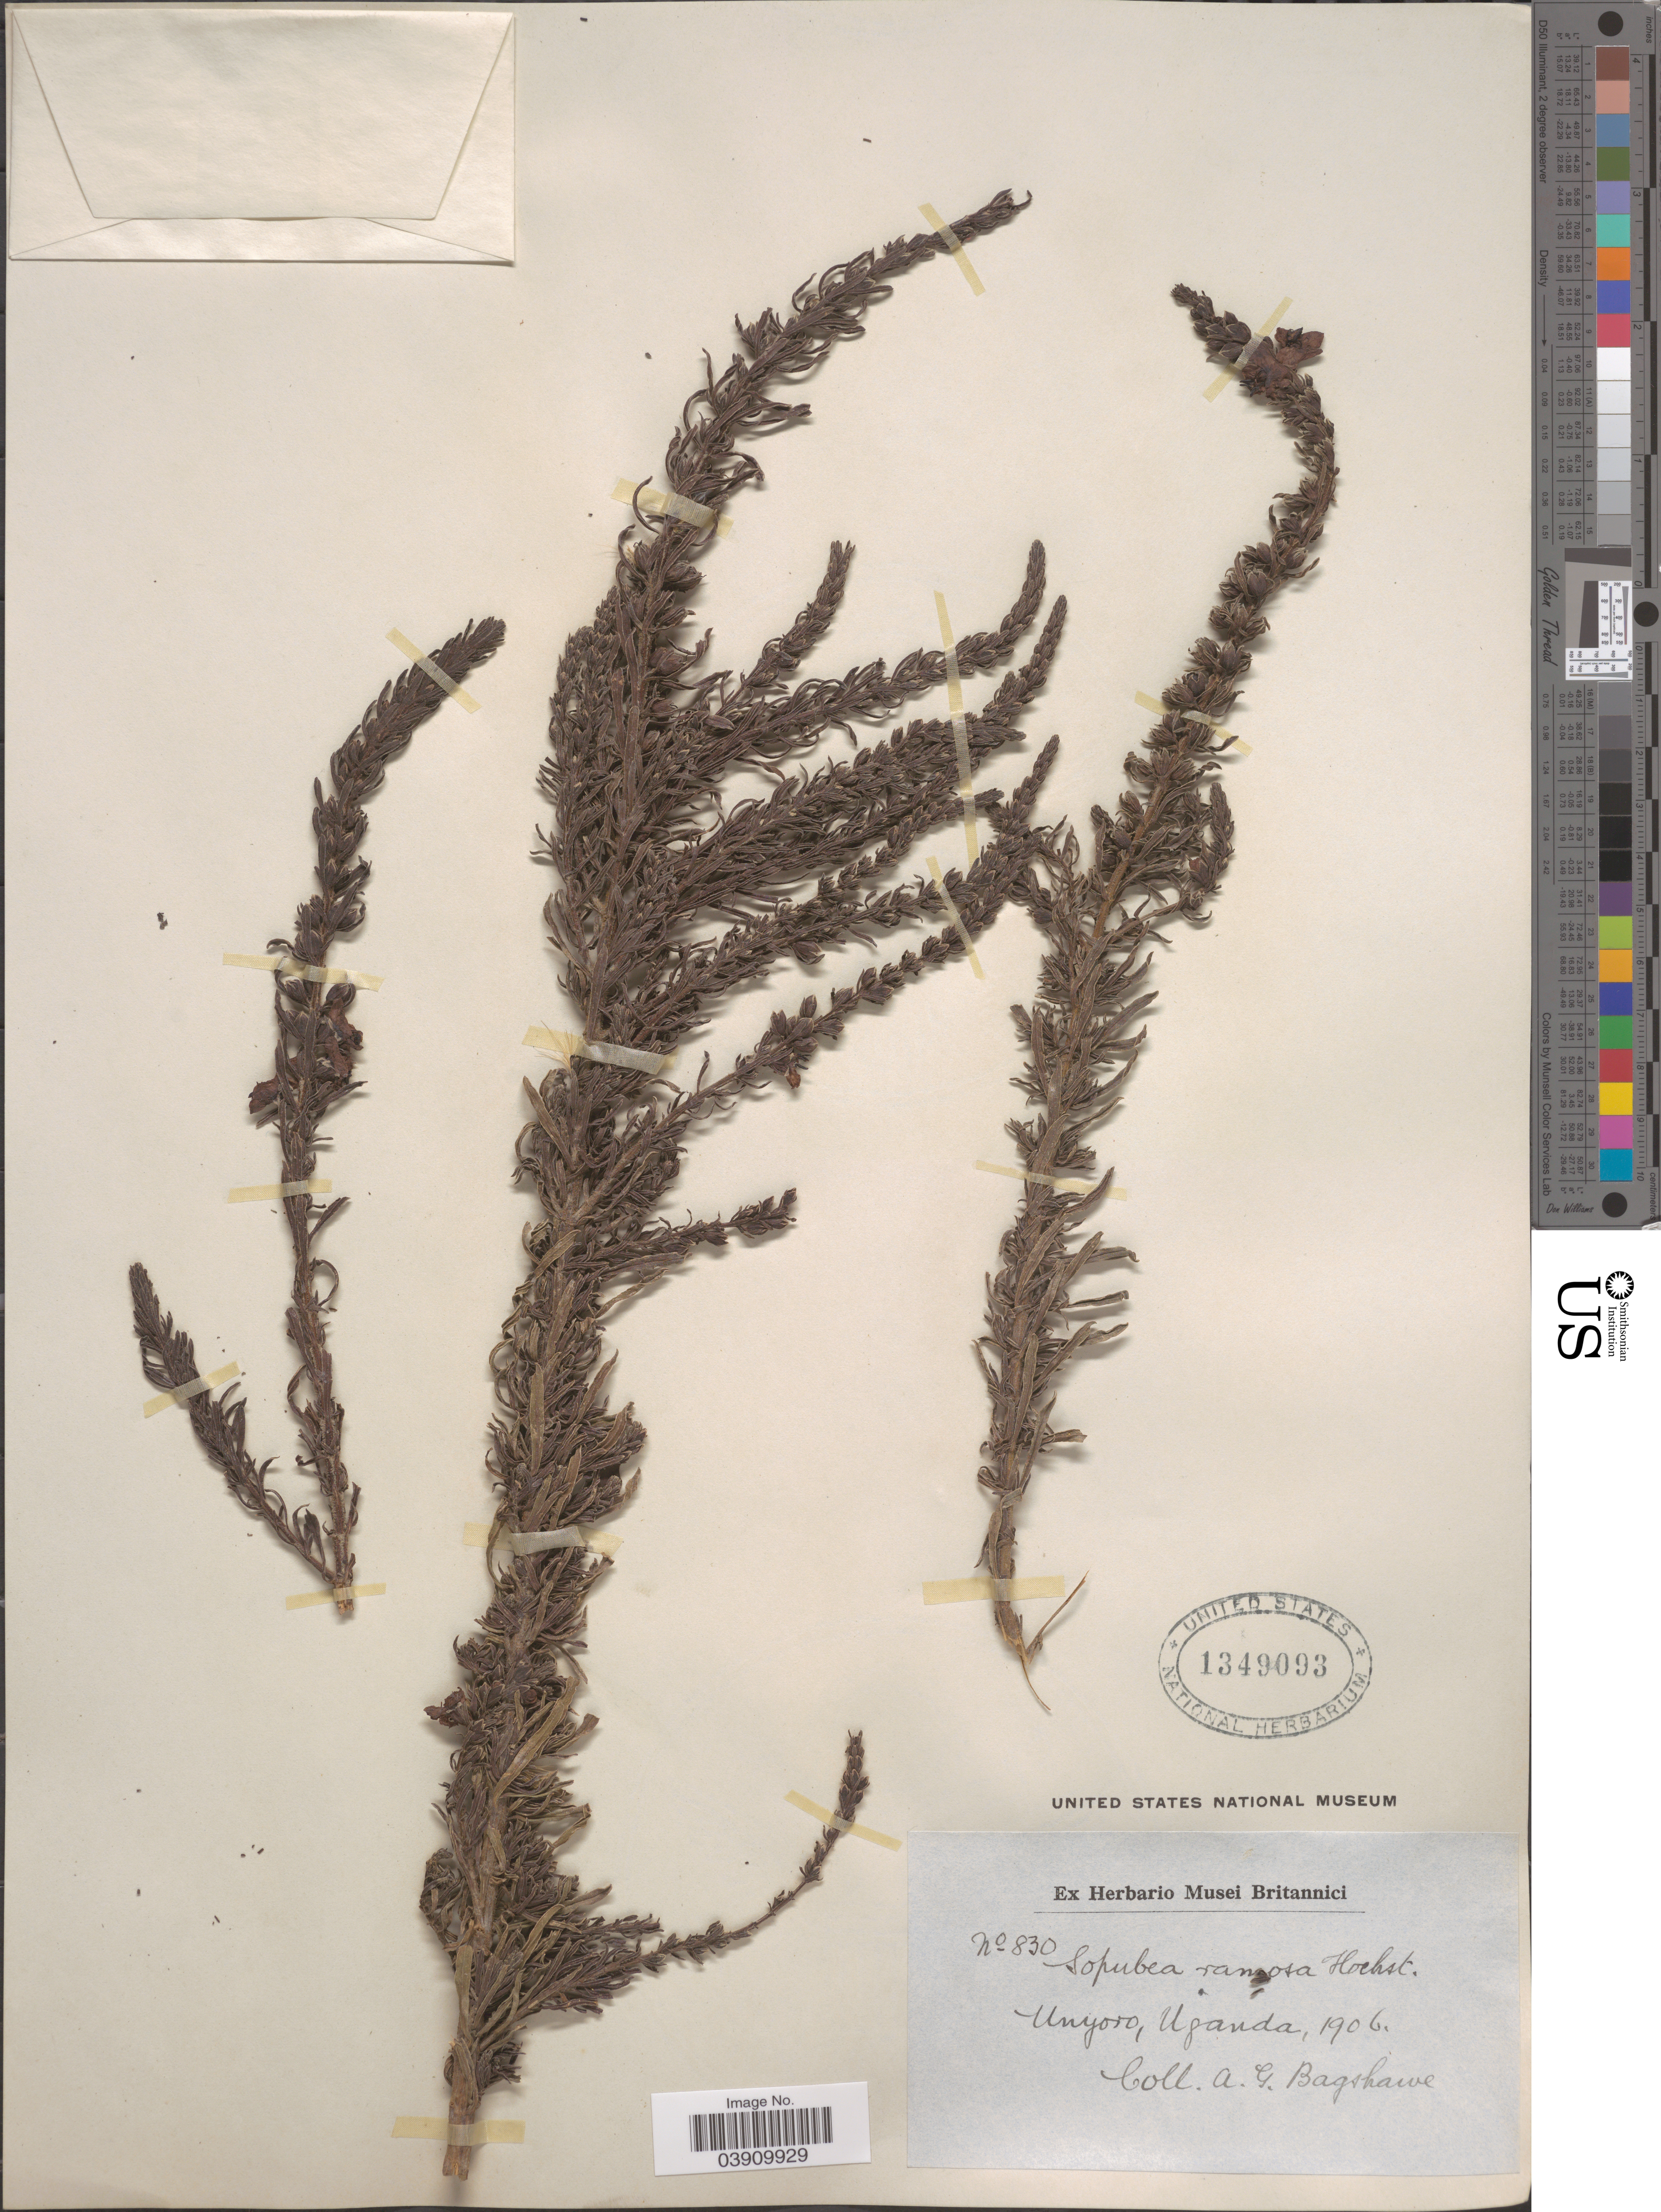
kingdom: Plantae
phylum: Tracheophyta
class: Magnoliopsida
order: Lamiales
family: Orobanchaceae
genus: Sopubia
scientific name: Sopubia ramosa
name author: (Hochst.) Hochst.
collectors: A. Bagshawe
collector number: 830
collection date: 1906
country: Uganda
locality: Unyoso.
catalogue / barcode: US 1349093